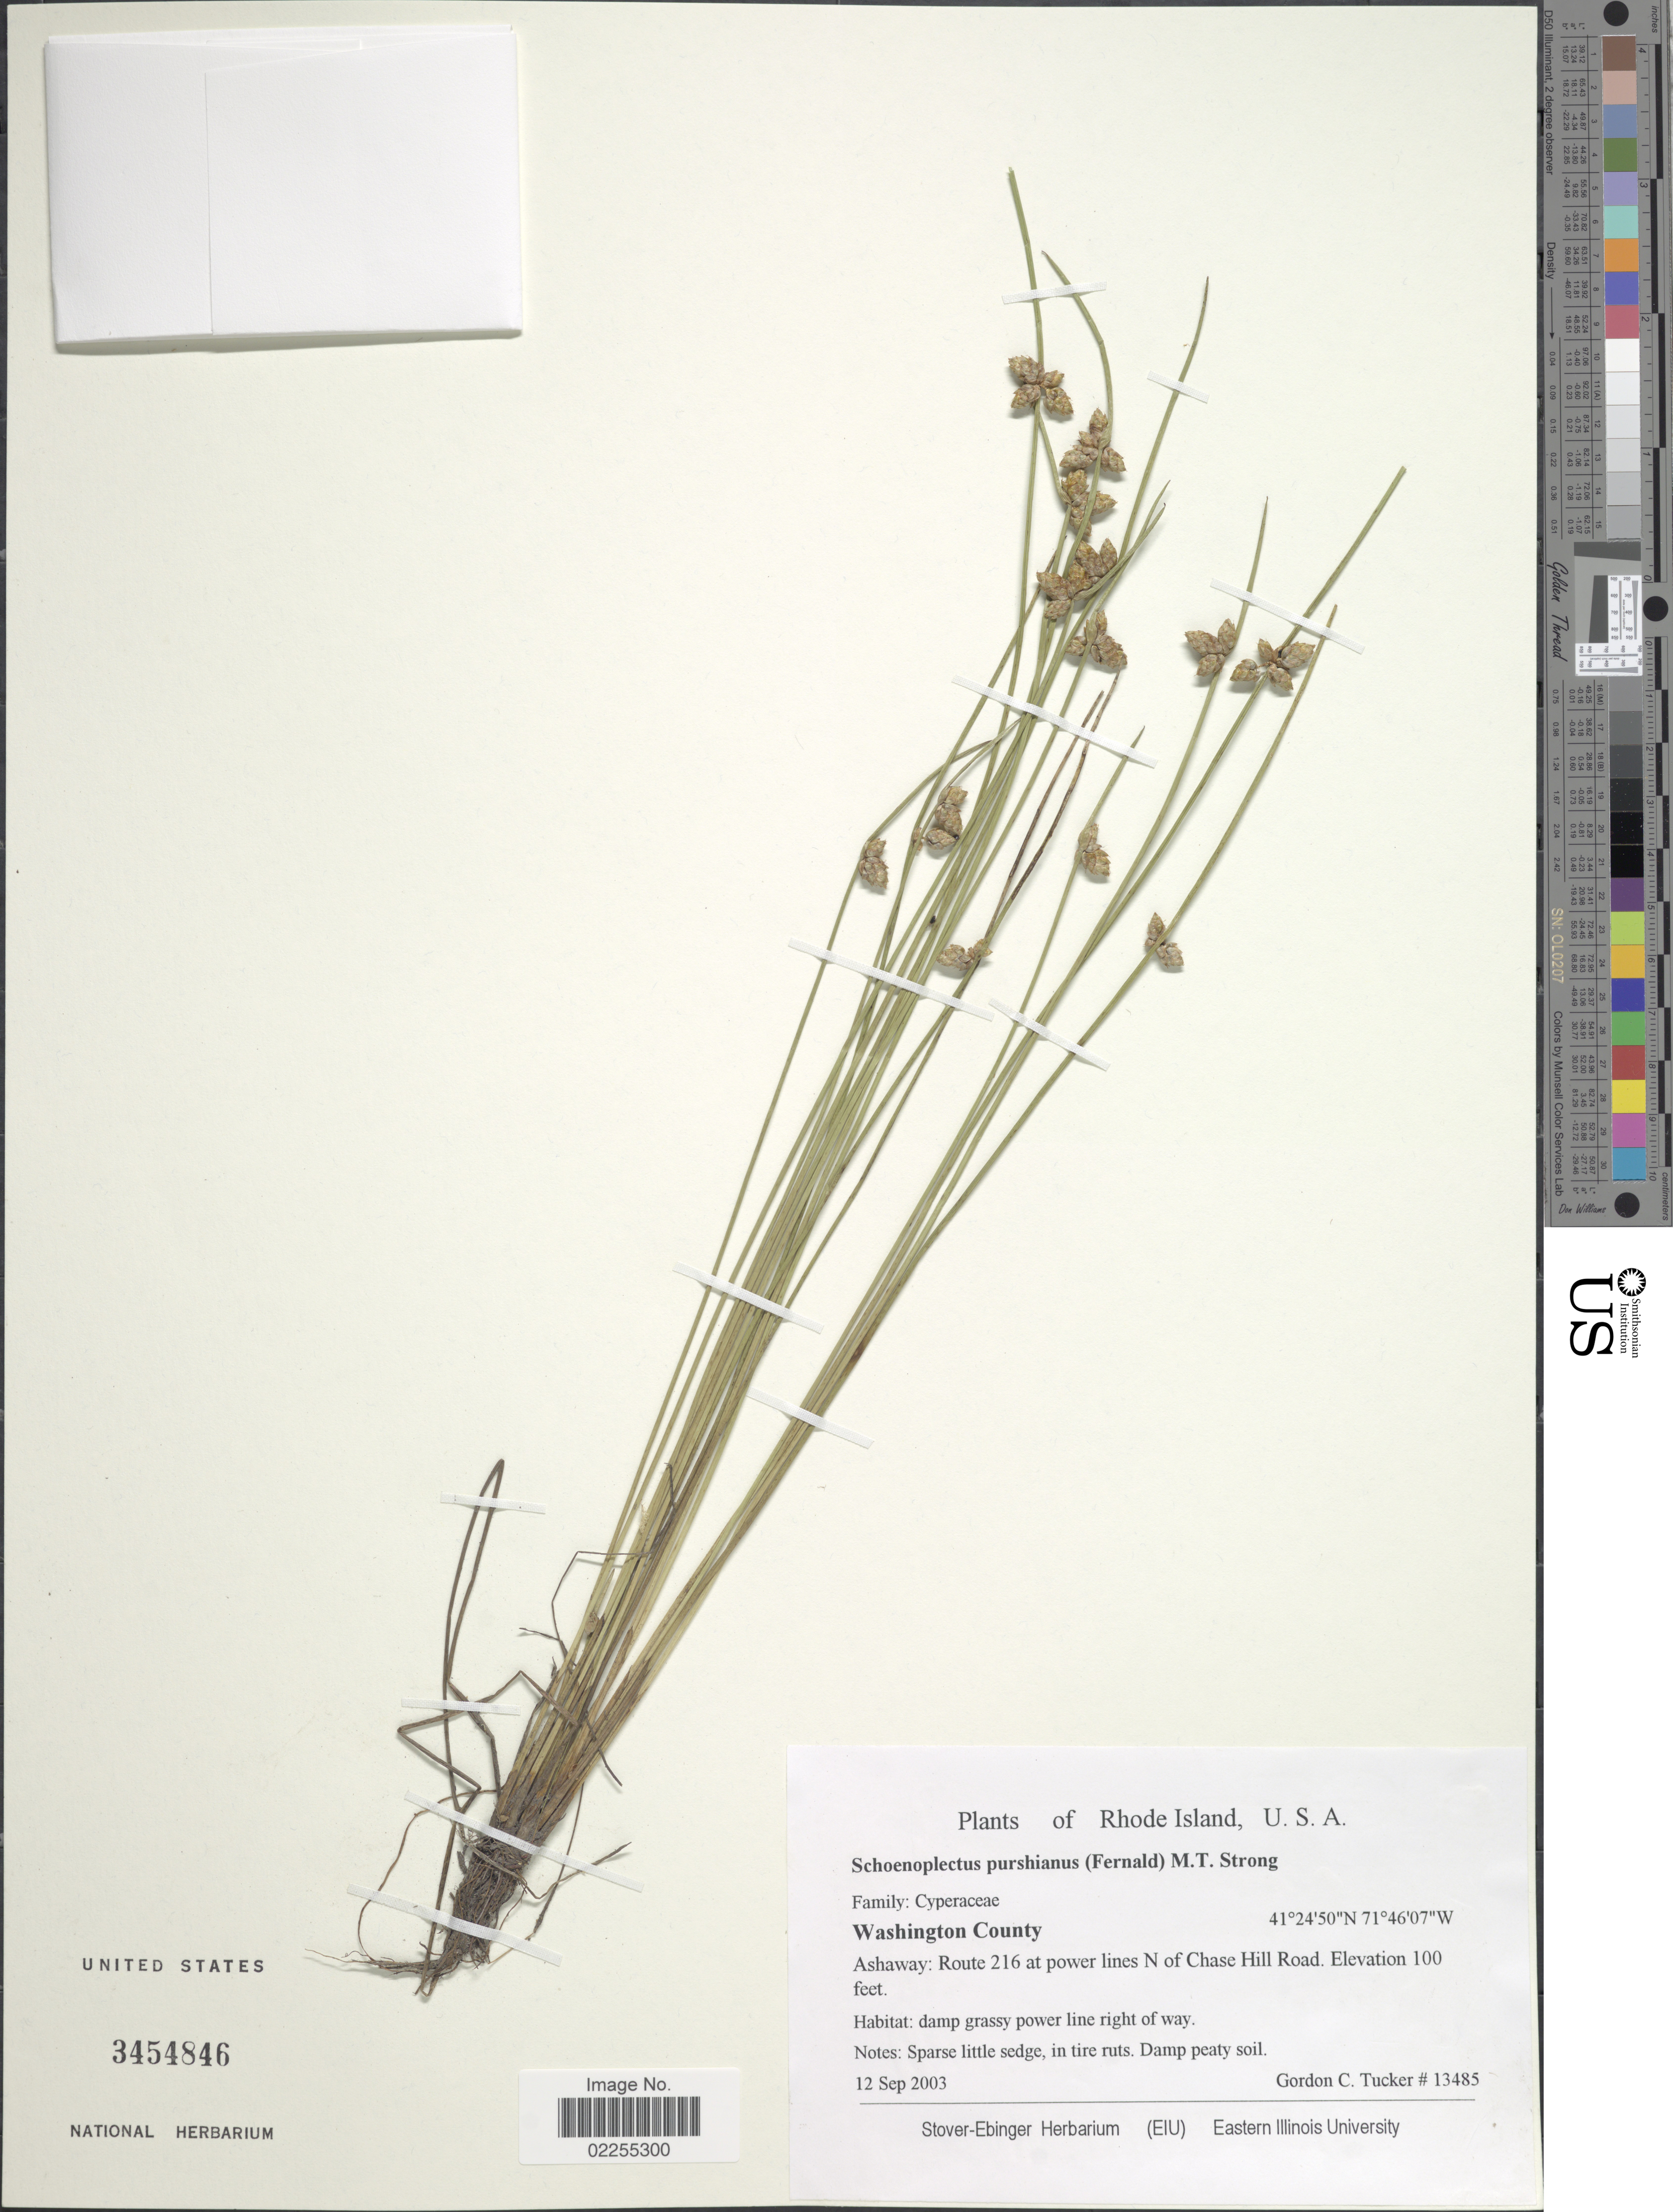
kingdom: Plantae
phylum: Tracheophyta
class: Liliopsida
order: Poales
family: Cyperaceae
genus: Schoenoplectus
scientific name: Schoenoplectus purshianus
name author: (Fernald) M.T. Strong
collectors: G. C. Tucker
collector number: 13485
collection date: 2003-09-12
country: United States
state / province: Rhode Island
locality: Washington County. Ashaway: Route 216 at power lines N of Chase Hill Road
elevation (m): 30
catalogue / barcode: US 3454846